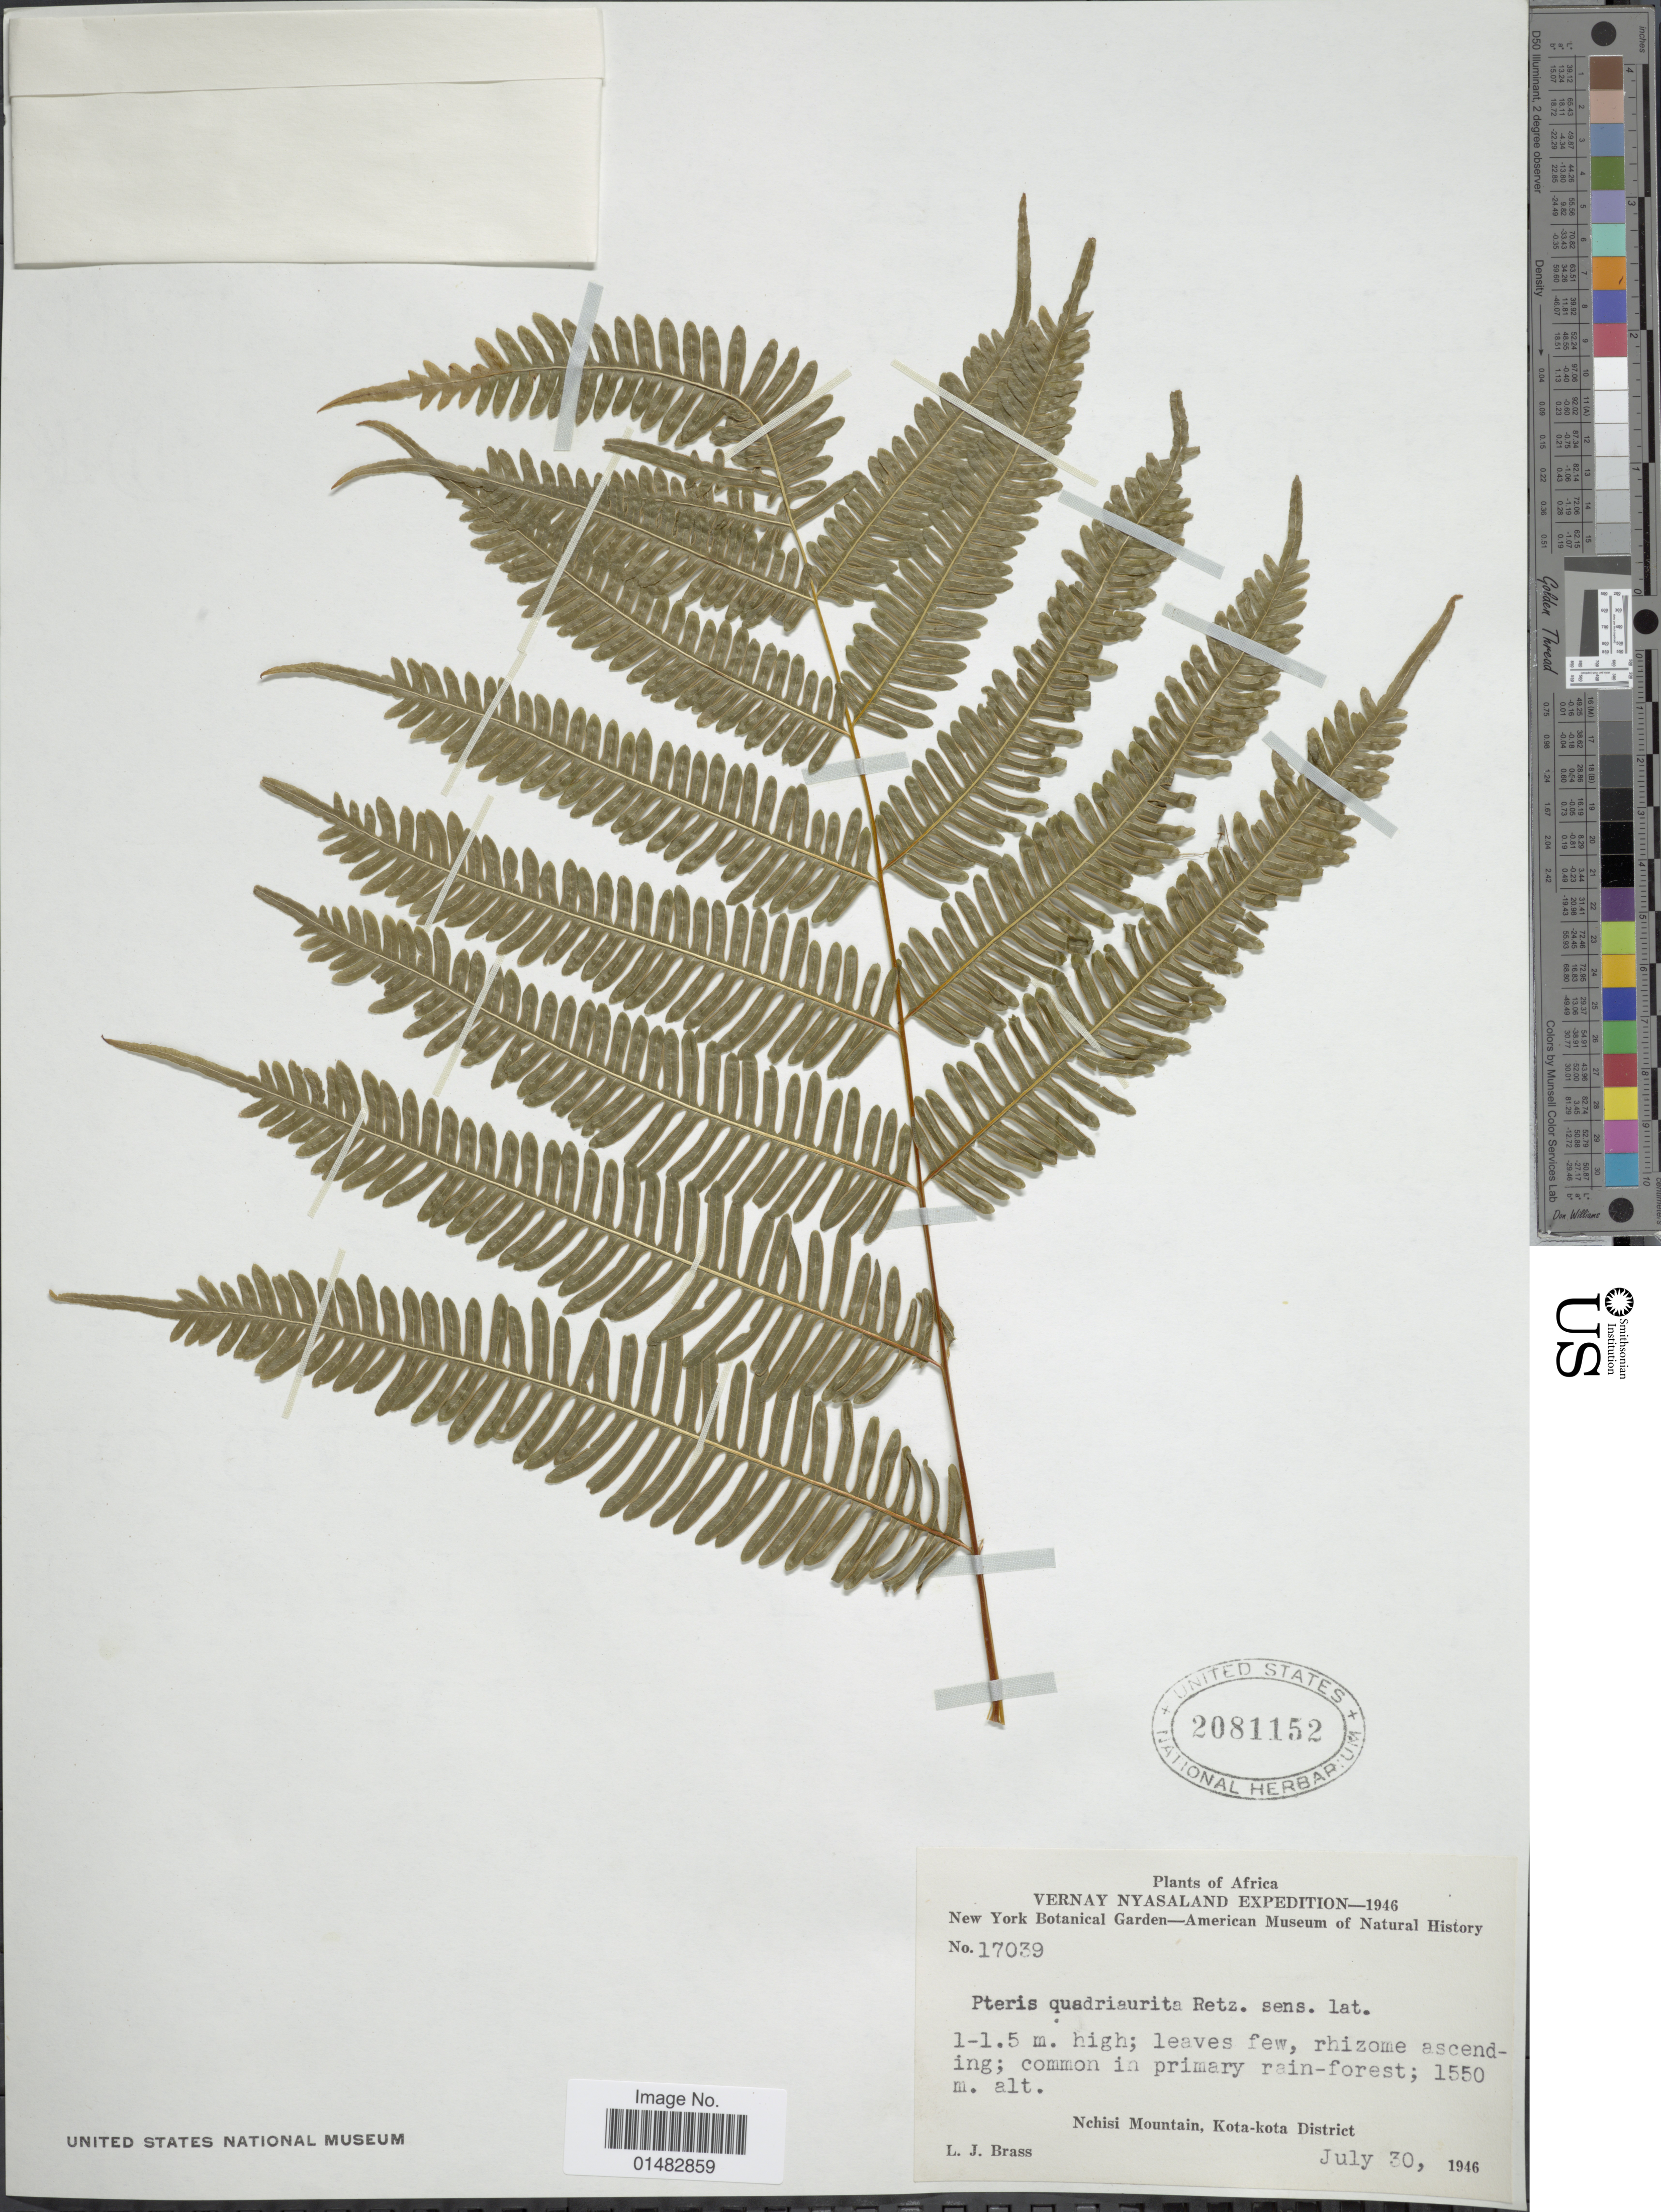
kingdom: Plantae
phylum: Tracheophyta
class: Polypodiopsida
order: Polypodiales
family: Pteridaceae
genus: Pteris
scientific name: Pteris quadriaurita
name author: Retz.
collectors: L. J. Brass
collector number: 17039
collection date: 1946-07-30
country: Papua New Guinea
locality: Nchisi Mountain, Kota-Kota District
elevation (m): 1550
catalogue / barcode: US 2081152